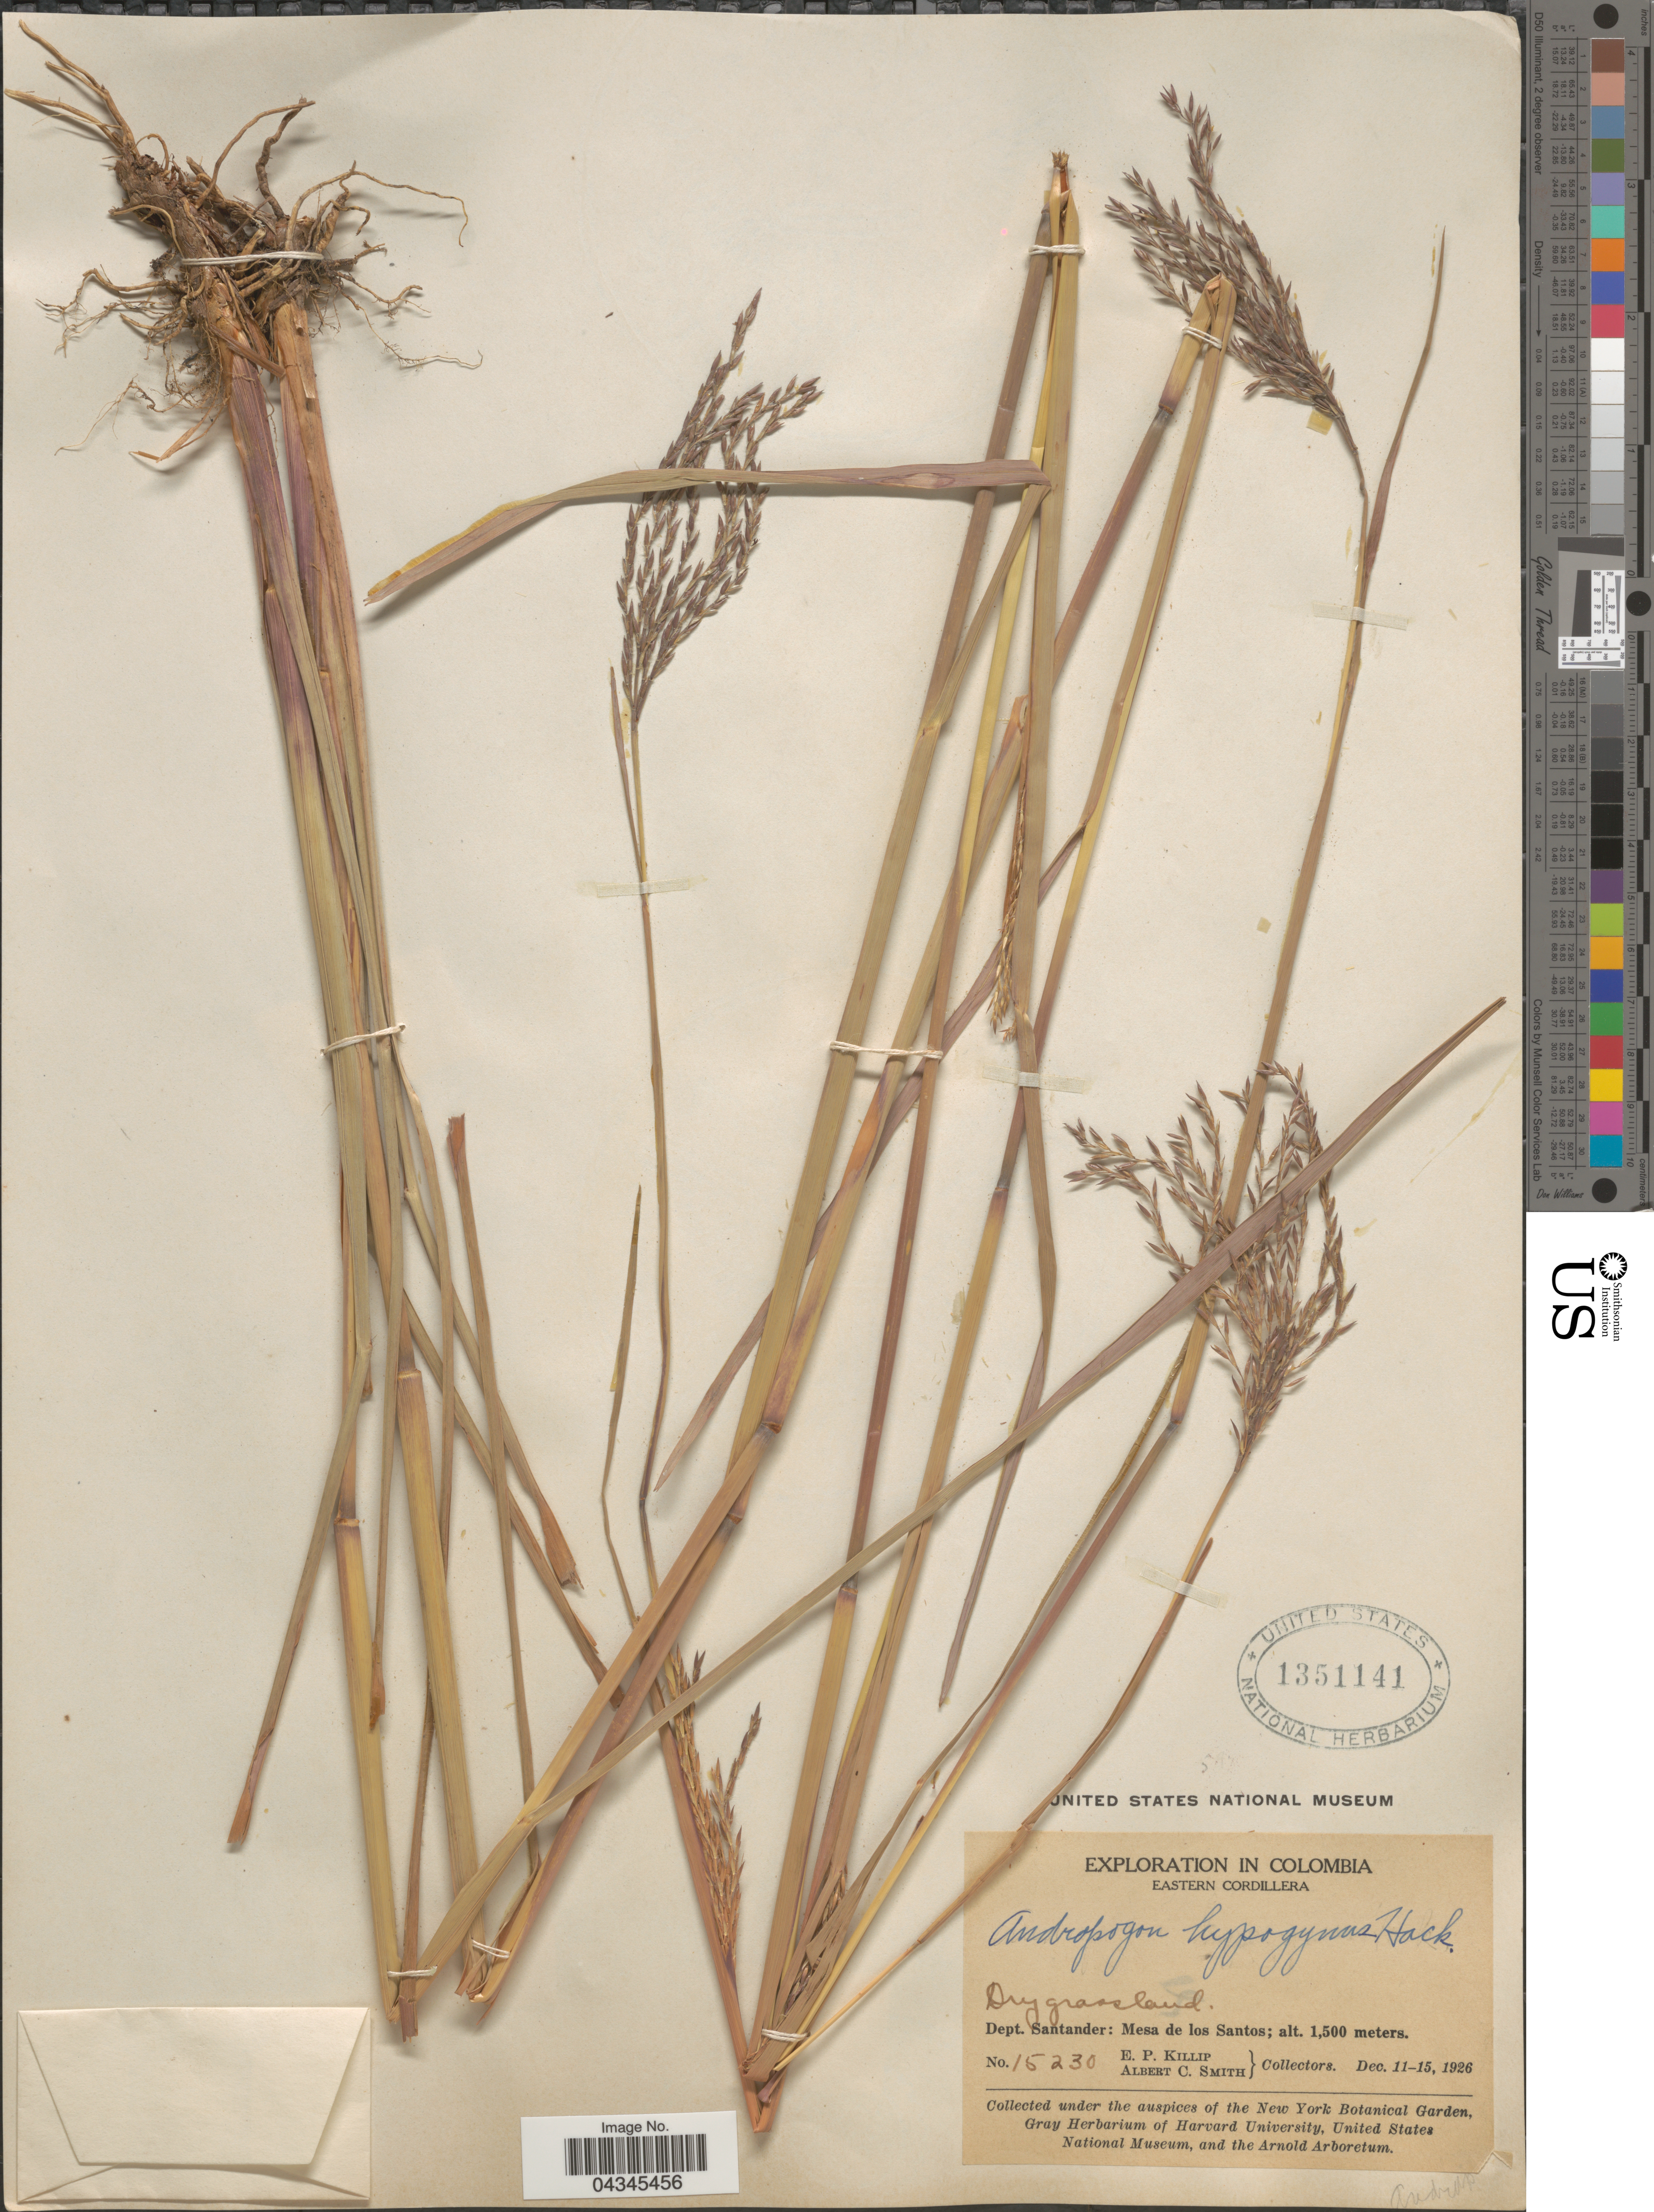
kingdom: Plantae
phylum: Tracheophyta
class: Liliopsida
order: Poales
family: Poaceae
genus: Andropogon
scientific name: Andropogon hypogynus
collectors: E. P. Killip & A. C. Smith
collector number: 15230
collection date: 1926-12-11/1926-12-15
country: Colombia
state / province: Santander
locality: Exploration in Colombia. Eastern Cordillera. Dept. Santander: Mesa de los Santos.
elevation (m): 1500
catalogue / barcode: US 1351141